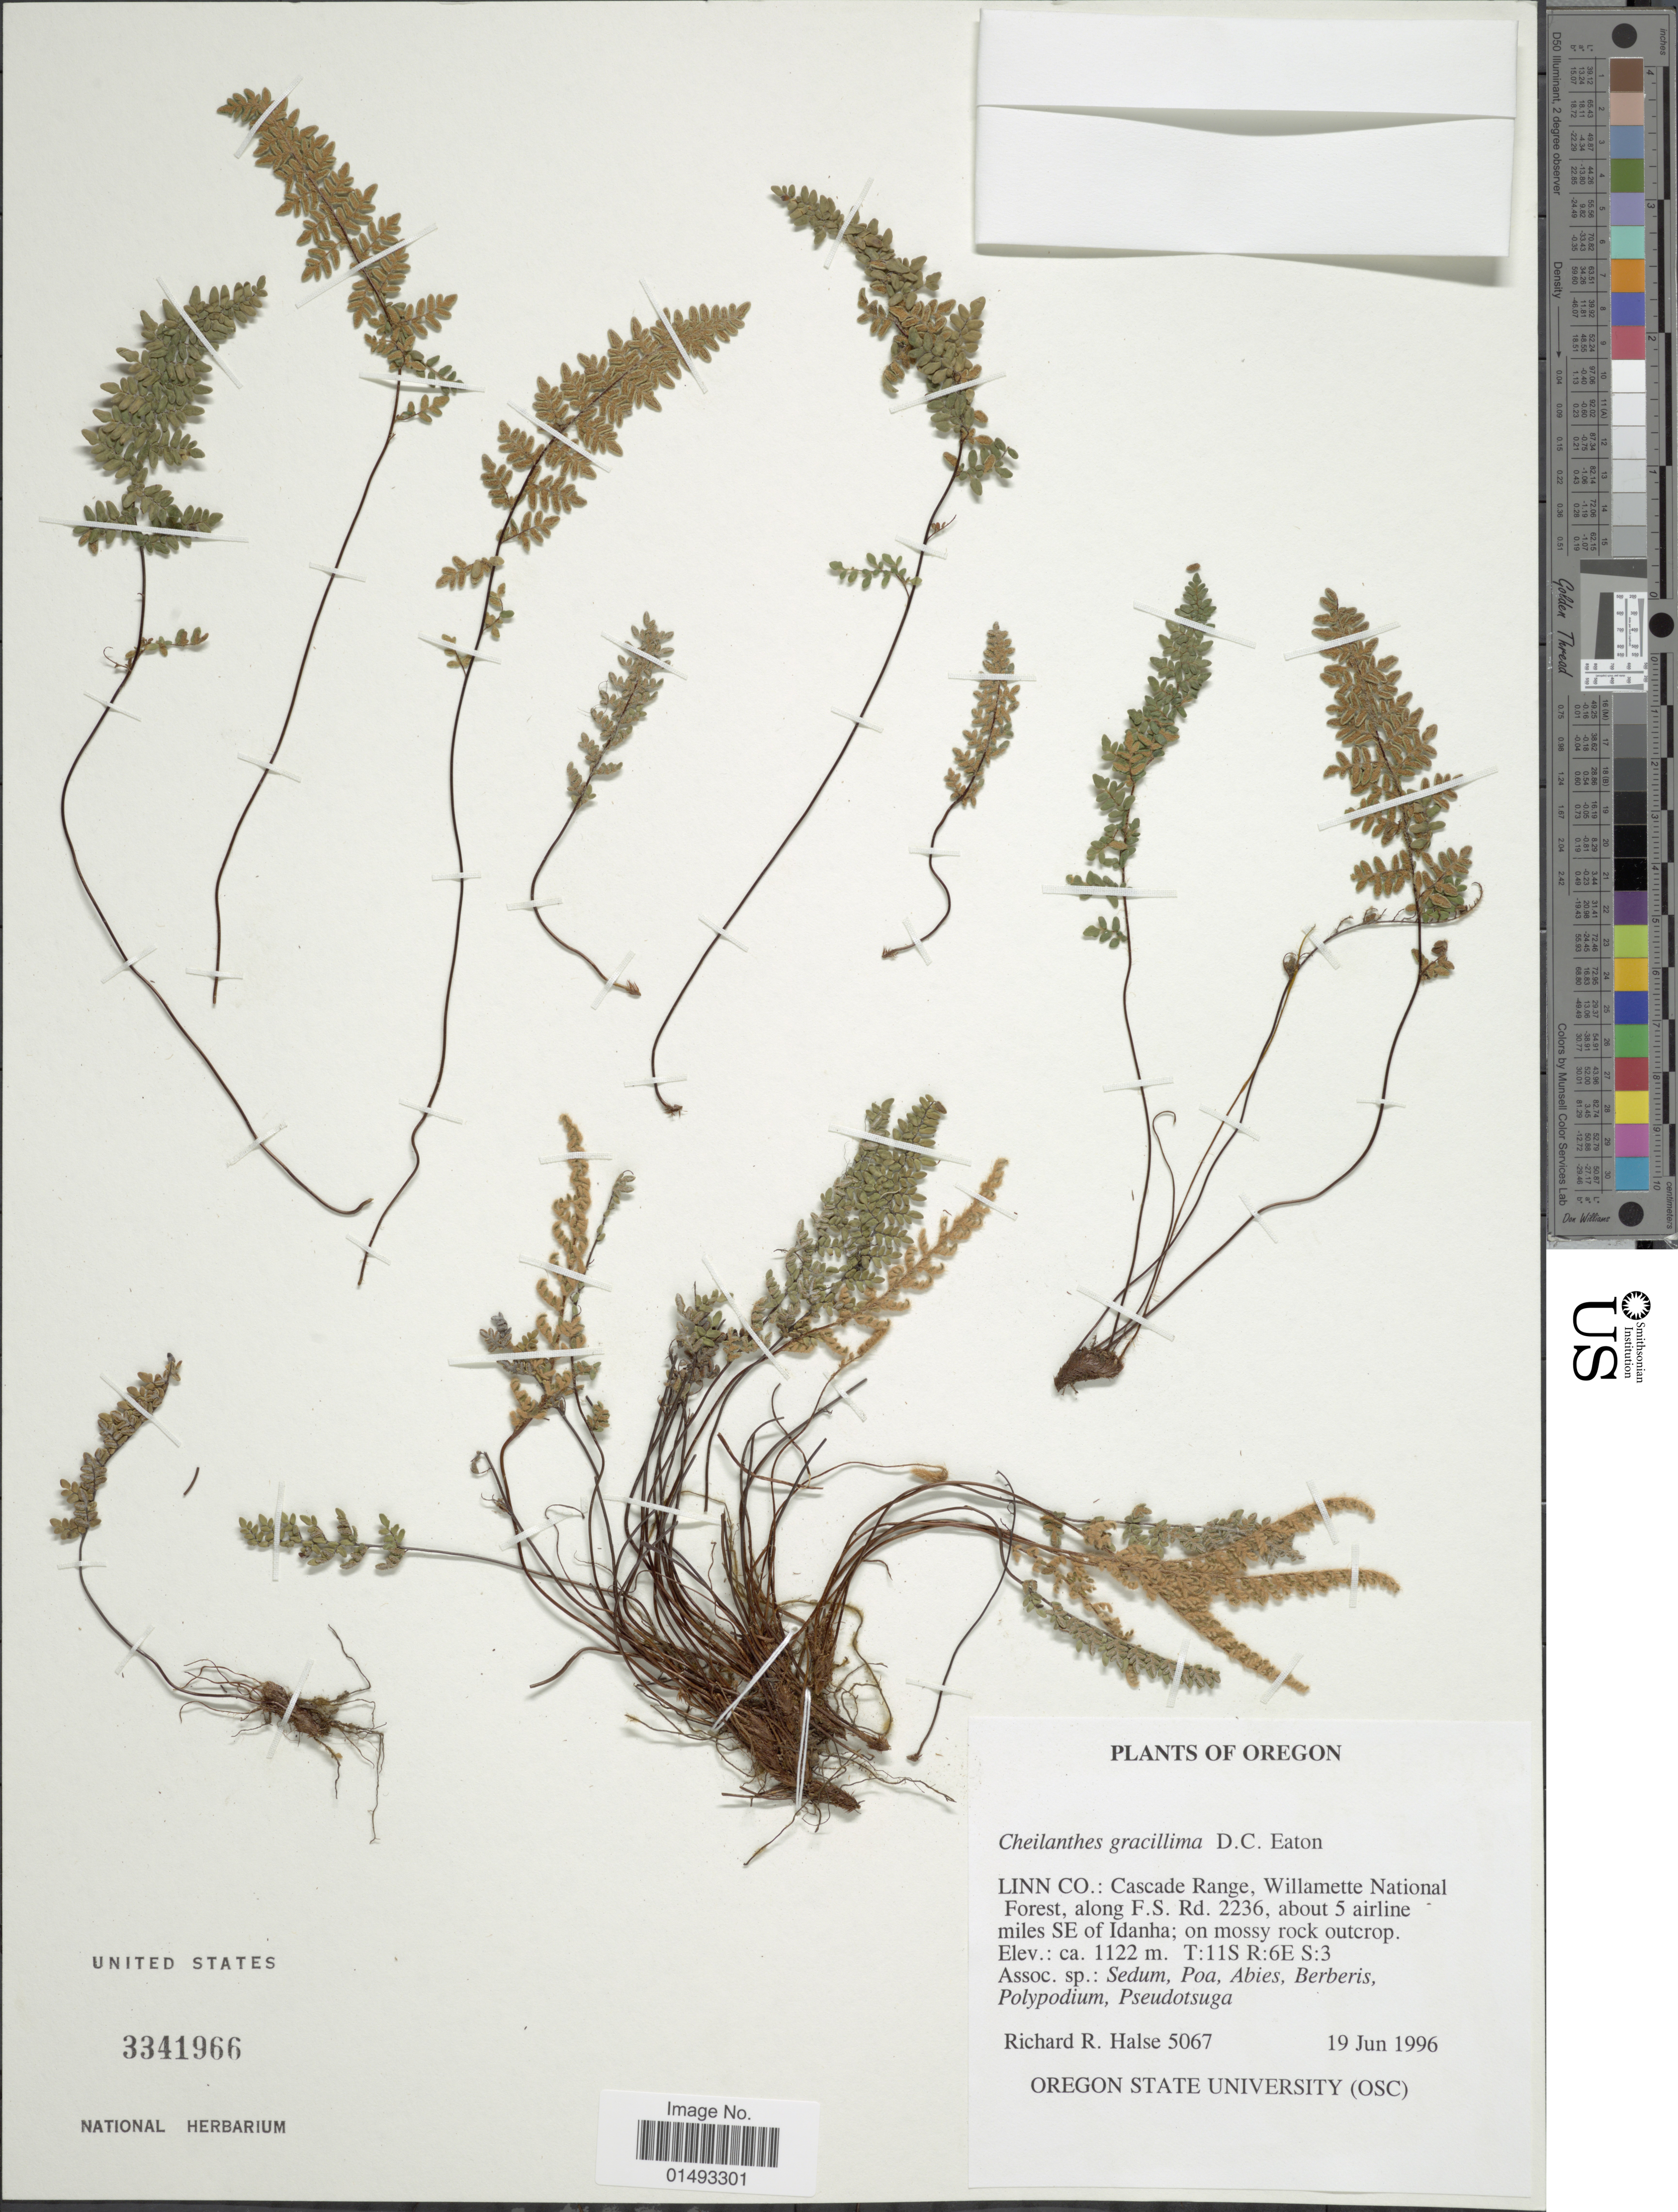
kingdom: Plantae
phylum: Tracheophyta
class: Polypodiopsida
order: Polypodiales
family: Pteridaceae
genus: Myriopteris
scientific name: Myriopteris gracillima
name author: (D.C. Eaton) J. Sm.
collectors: R. Halse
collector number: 5067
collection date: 1996-06-19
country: United States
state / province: Oregon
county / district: Linn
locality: Linn Co: Cascade Range, Willamette National Forest, along F.S. Rd. 2236, about 5 airline miles SE of Idanha T:11S R:6E S:3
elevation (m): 1122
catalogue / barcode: US 3341966